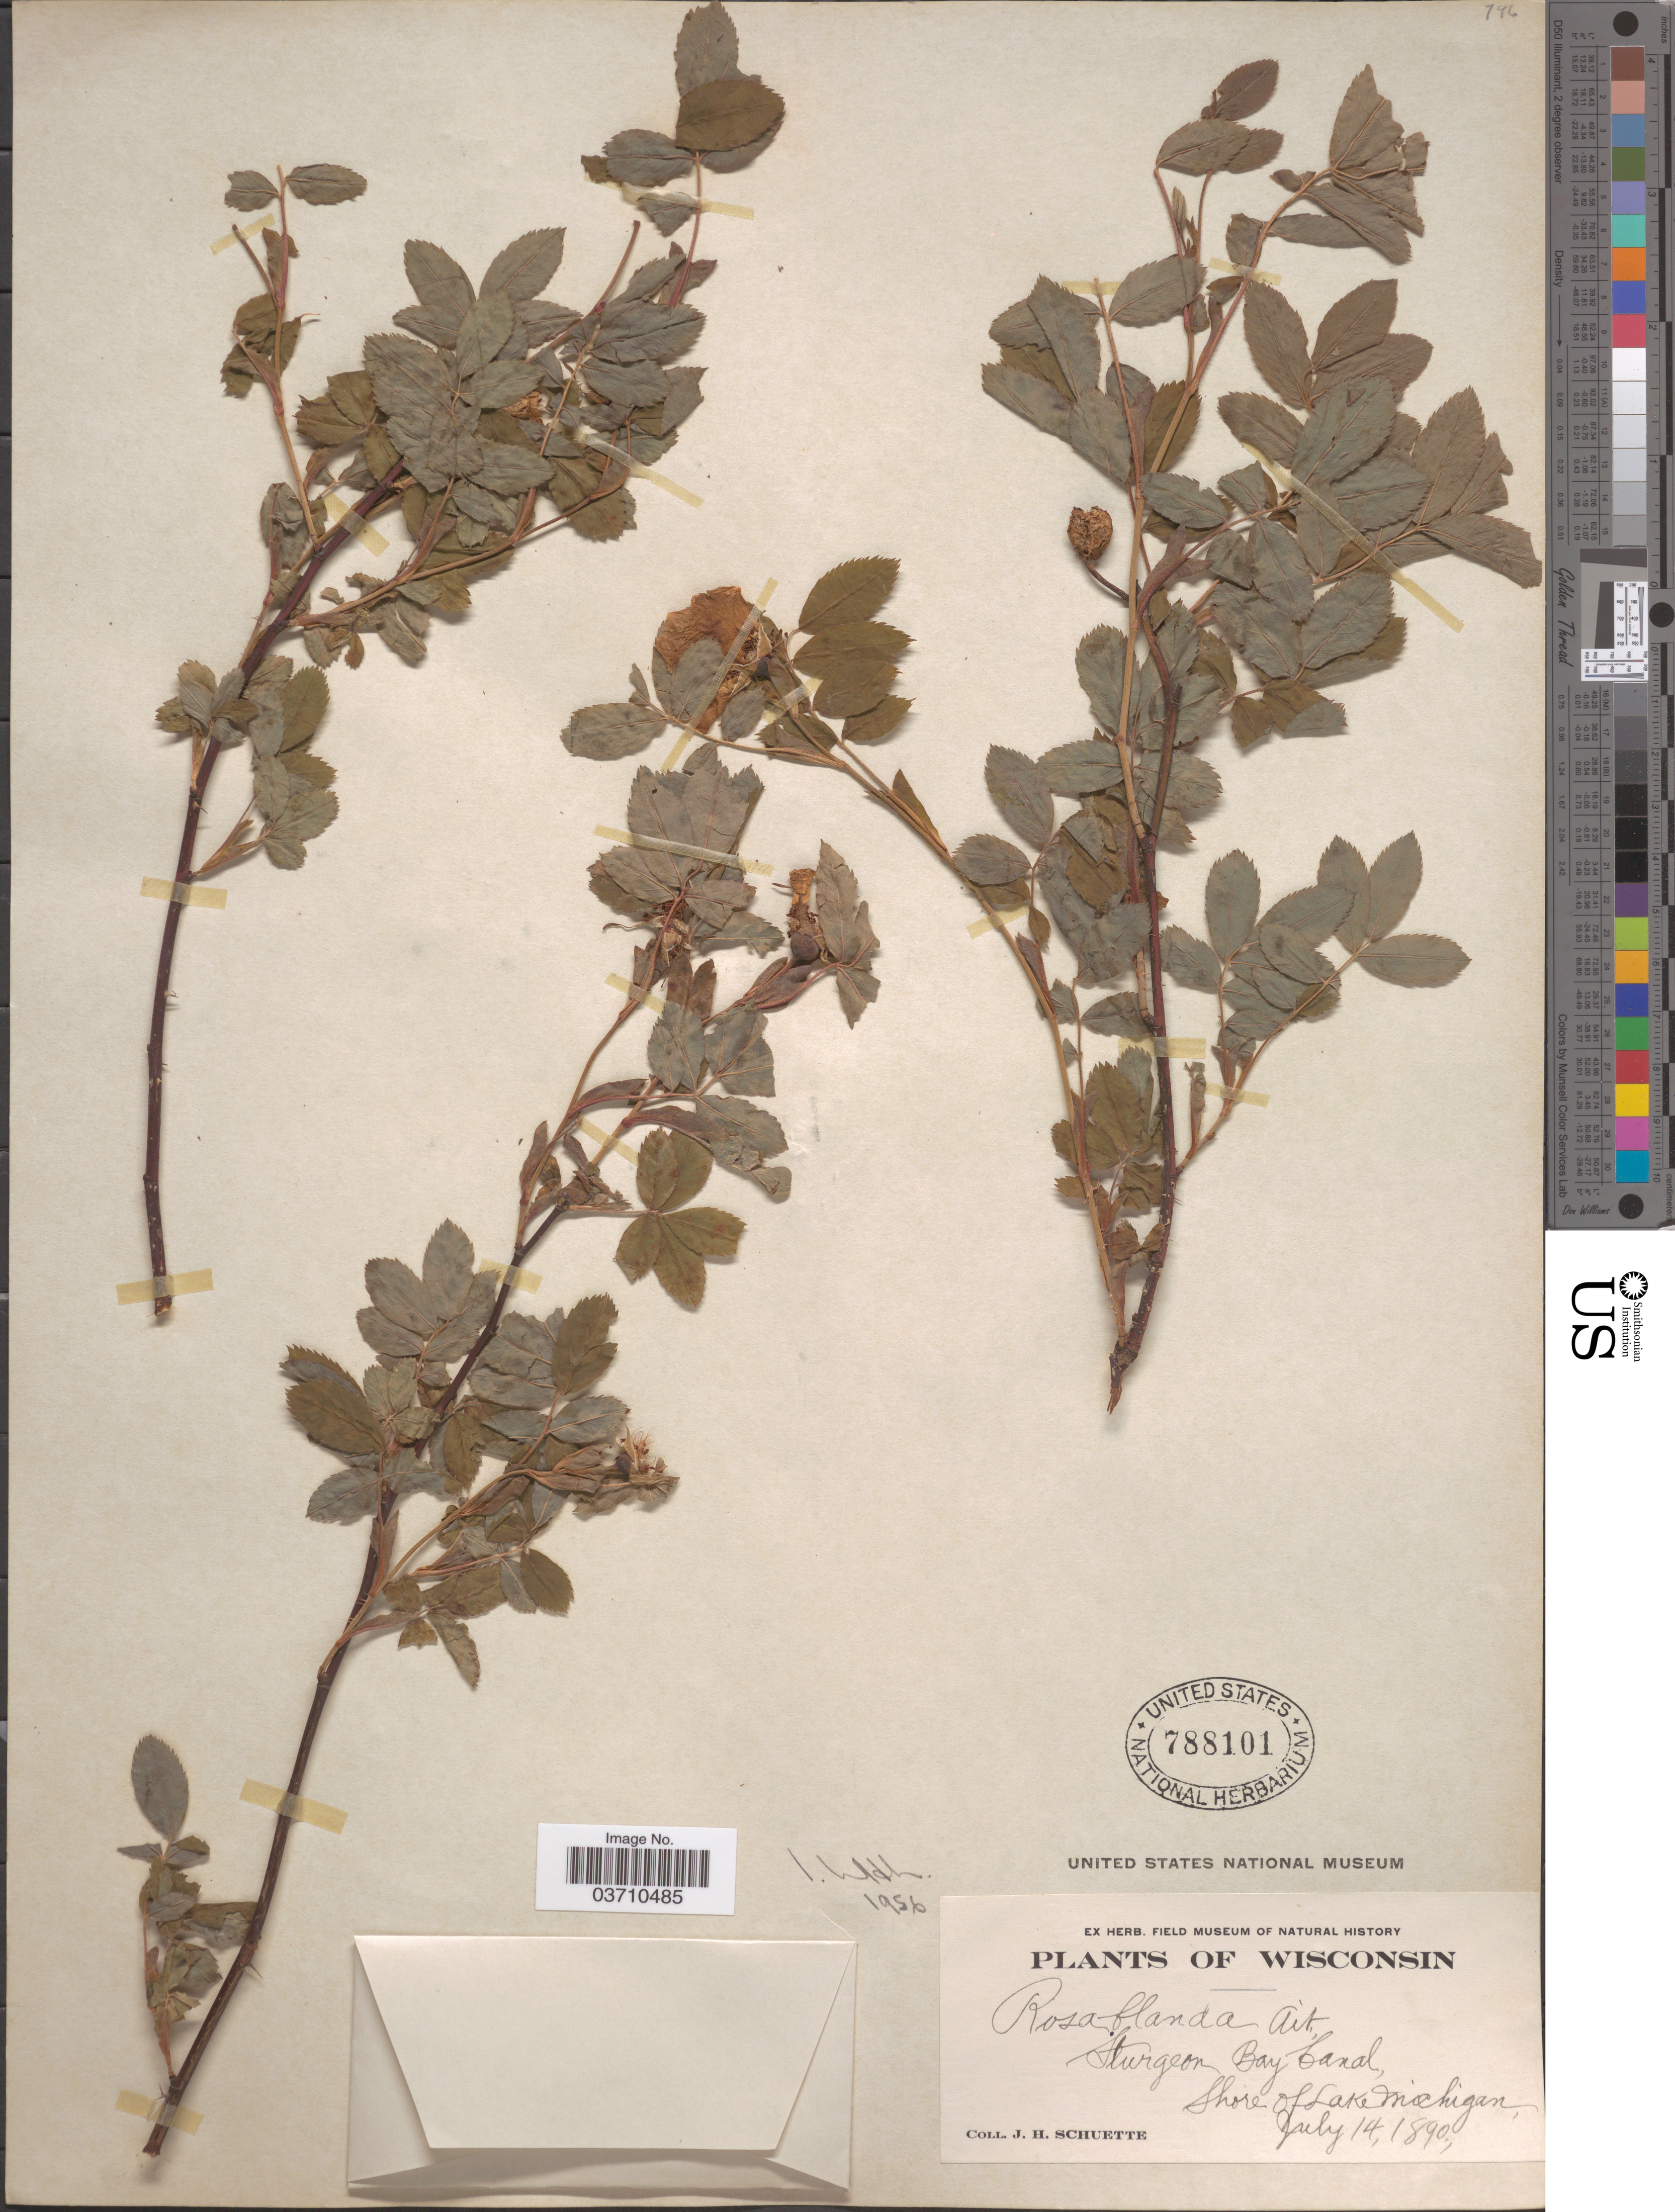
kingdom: Plantae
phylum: Tracheophyta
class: Magnoliopsida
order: Rosales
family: Rosaceae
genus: Rosa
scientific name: Rosa blanda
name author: Aiton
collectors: J. H. Schuette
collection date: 1890-07-14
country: United States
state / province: Wisconsin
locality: Sturgeon Bay Canal, Shore of Lake Michigan.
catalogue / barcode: US 788101